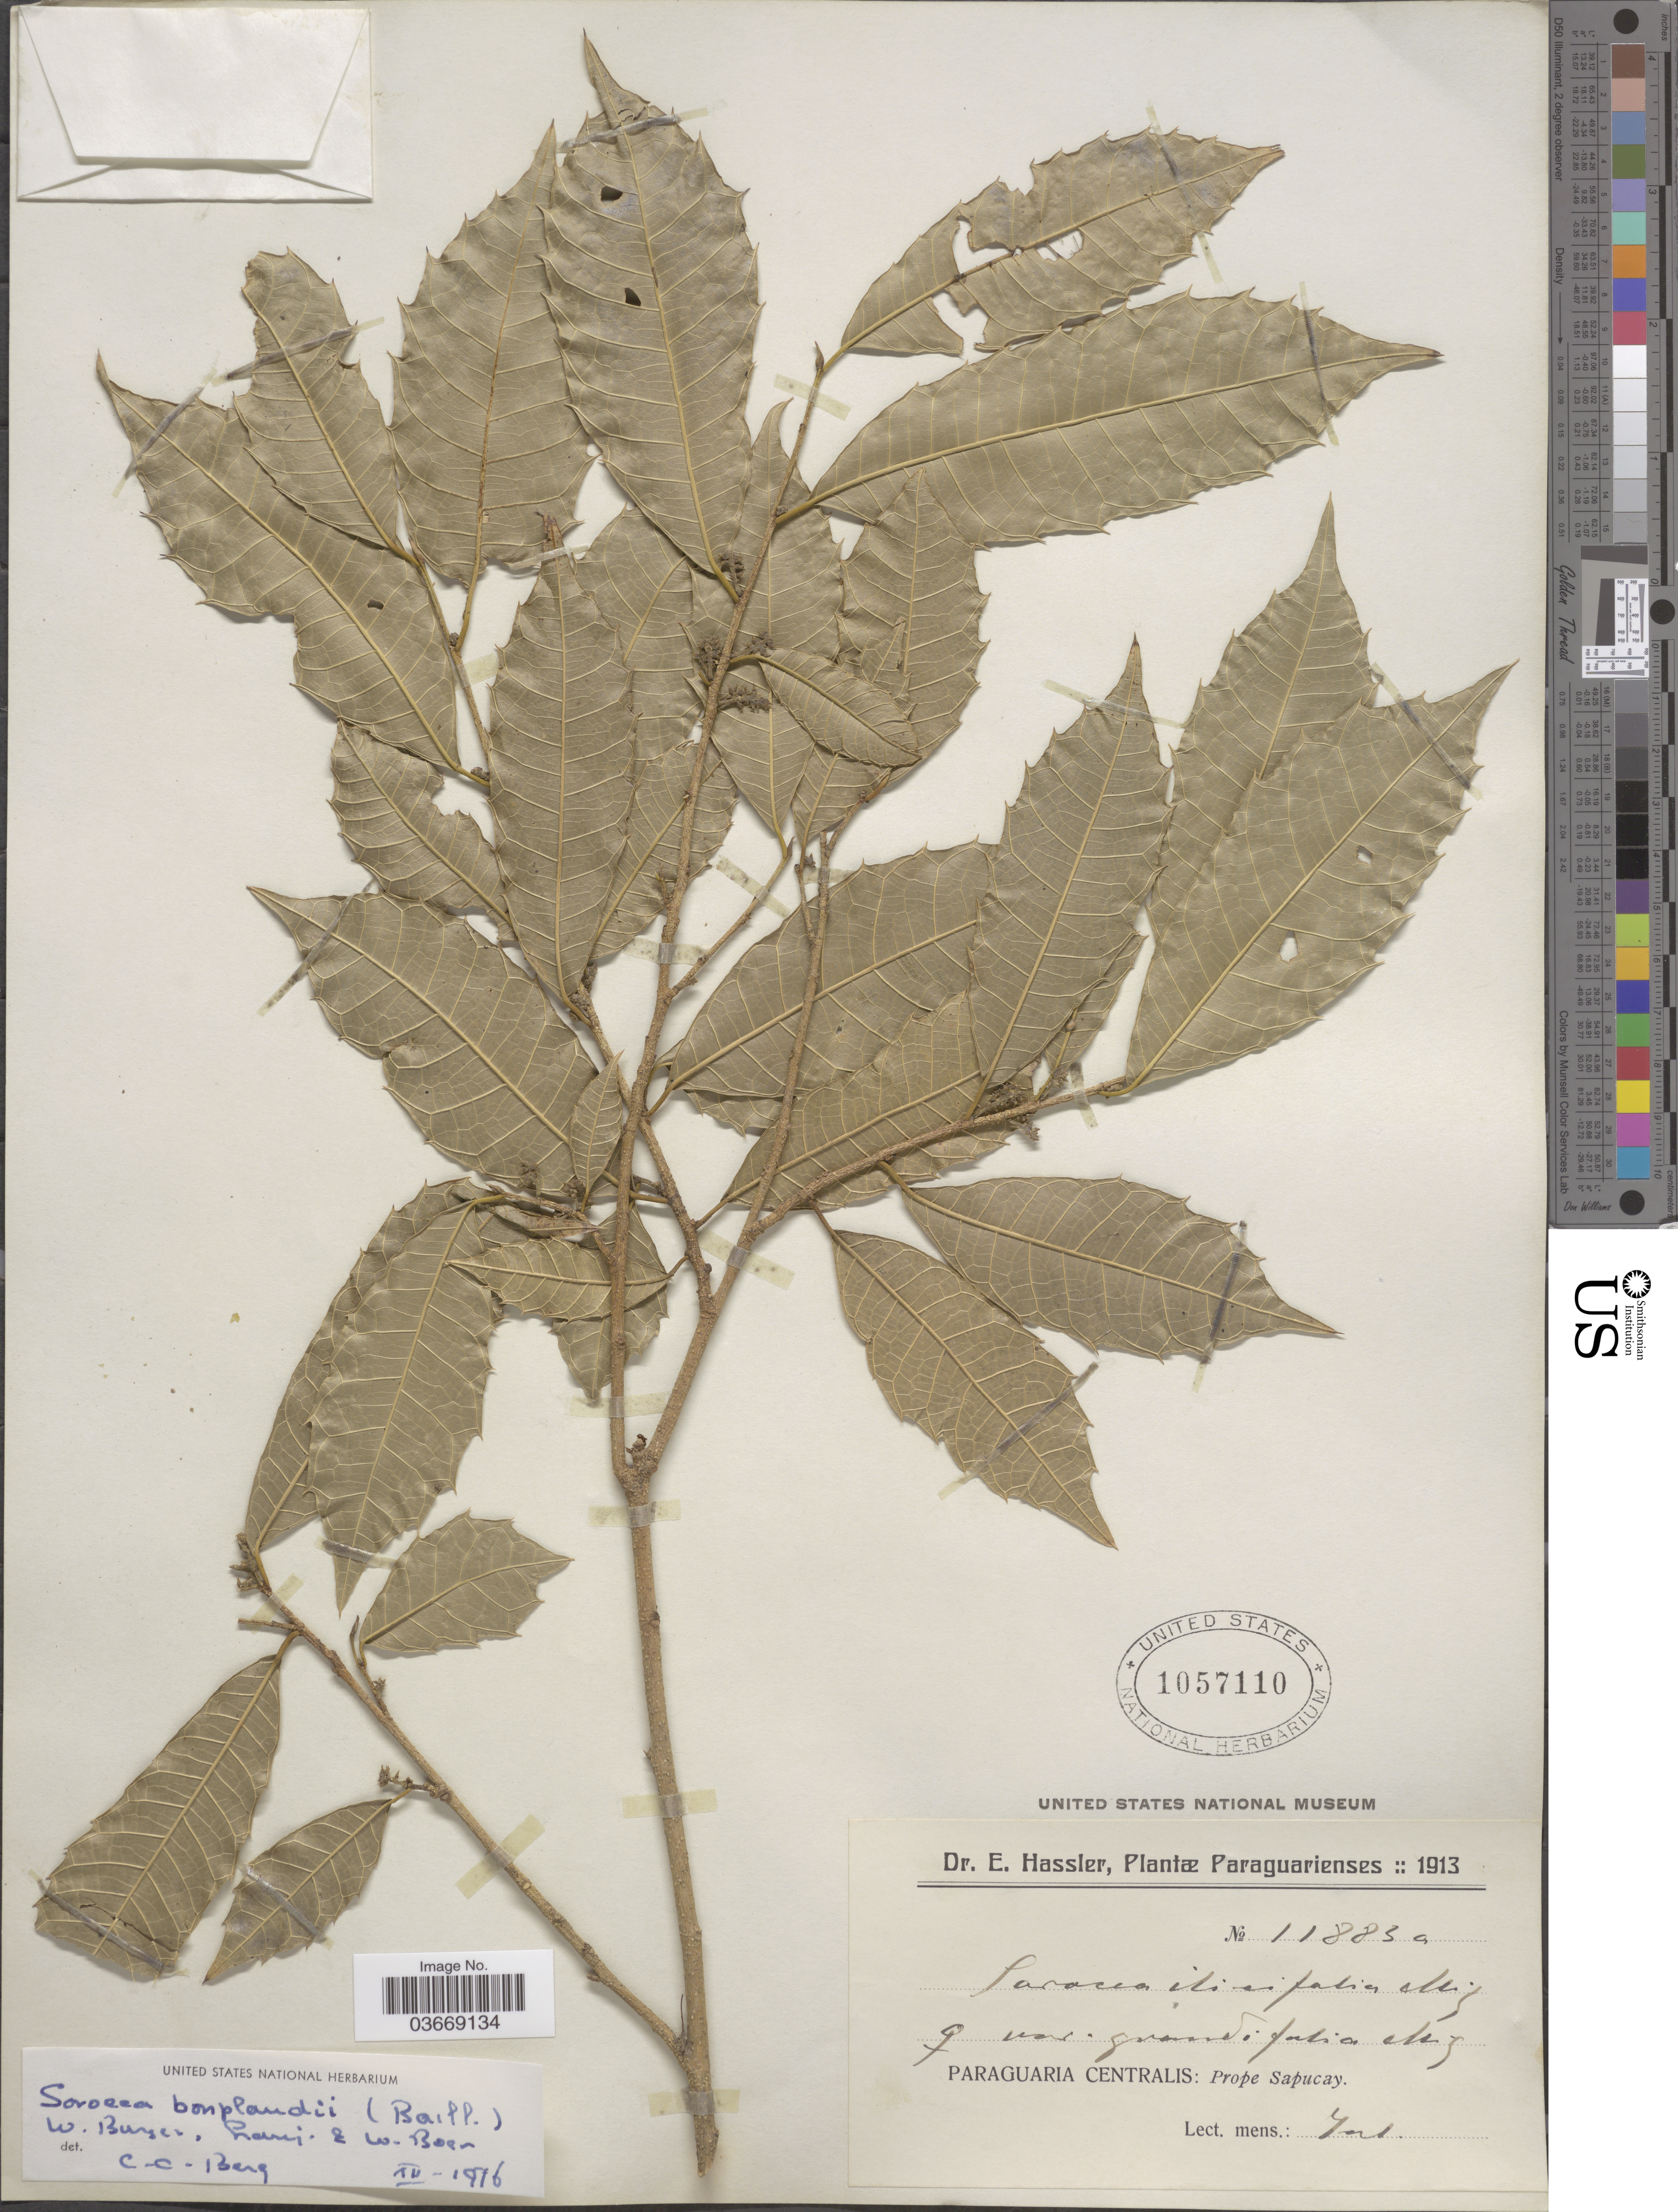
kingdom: Plantae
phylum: Tracheophyta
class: Magnoliopsida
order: Rosales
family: Moraceae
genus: Sorocea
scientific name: Sorocea ilicifolia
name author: Miq.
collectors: E. Hassler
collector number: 11883a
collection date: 1913-07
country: Paraguay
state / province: Central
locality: Paraguaria Centralis: Prope Sapucay.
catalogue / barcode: US 1057110